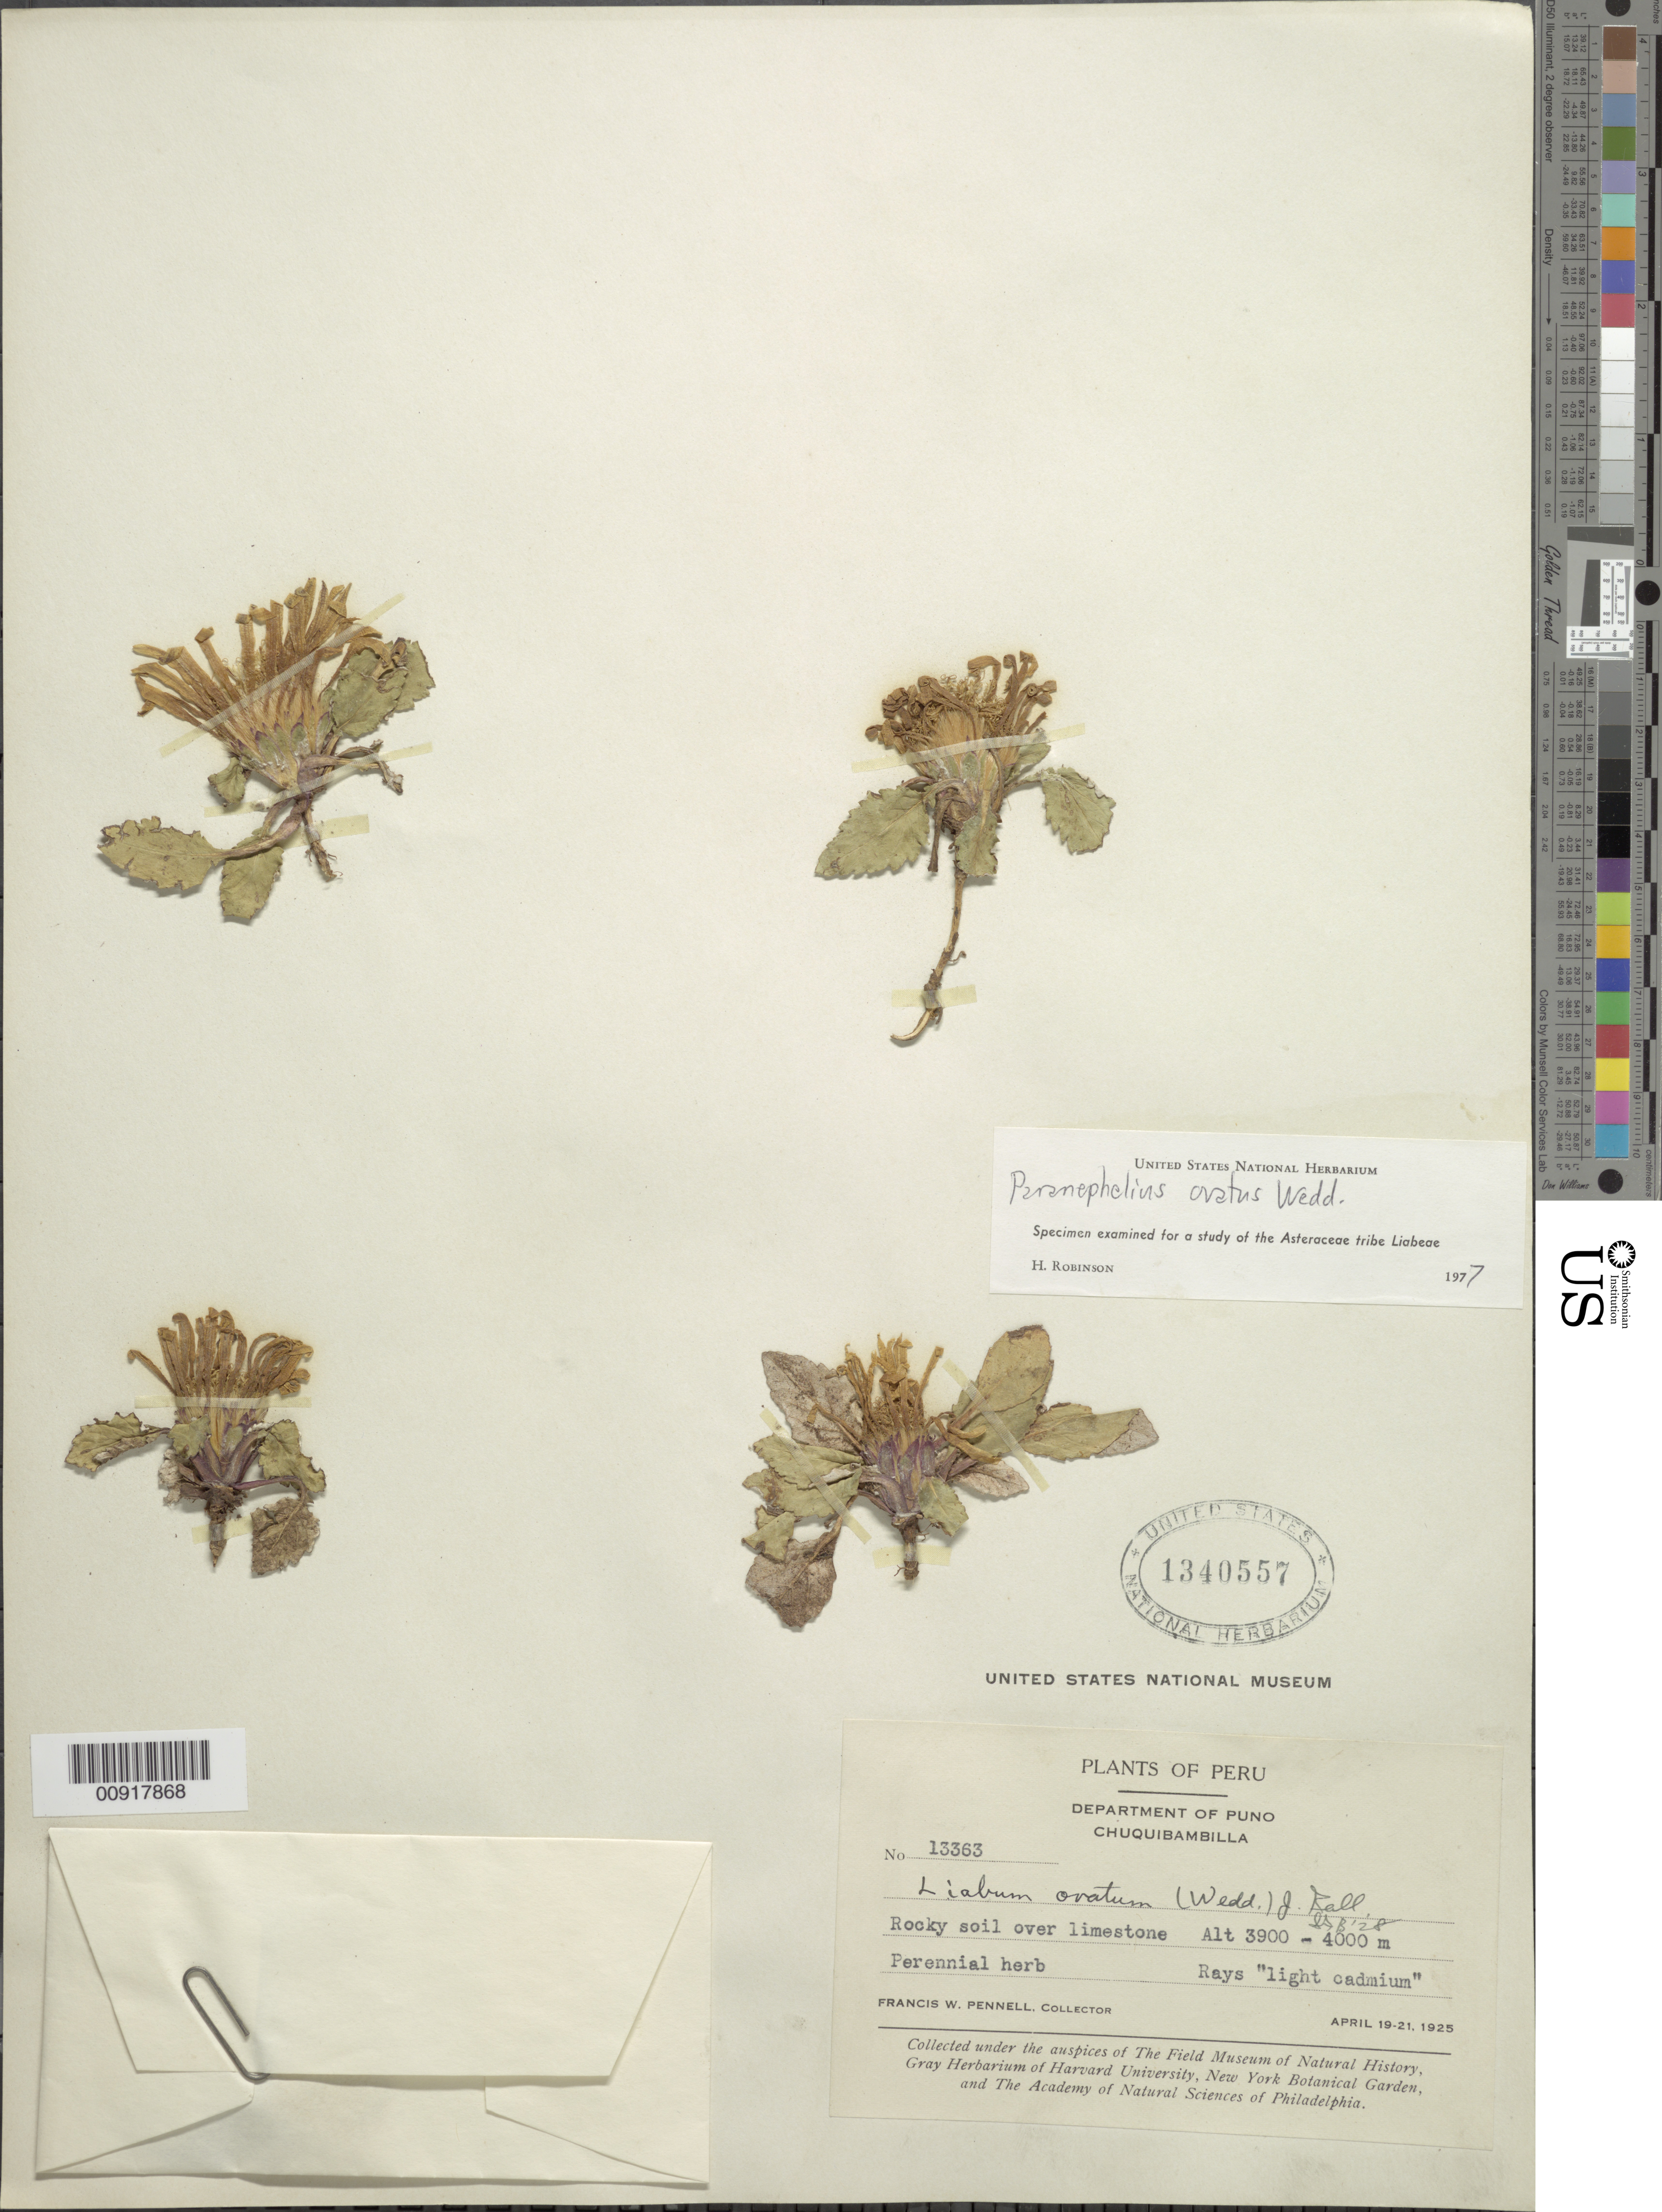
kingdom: Plantae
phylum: Tracheophyta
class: Magnoliopsida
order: Asterales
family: Asteraceae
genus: Paranephelius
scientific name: Paranephelius ovatus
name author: A. Gray ex Wedd.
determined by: Robinson, Harold E., (US)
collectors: F. W. Pennell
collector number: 13363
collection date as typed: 19 April 1925 to 21 April 1925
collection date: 1925-04-19/1925-04-21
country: Peru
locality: Dpto. Puno, Chuquibambilla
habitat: Rocky soil over limestone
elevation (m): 3900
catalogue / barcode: US 1340557